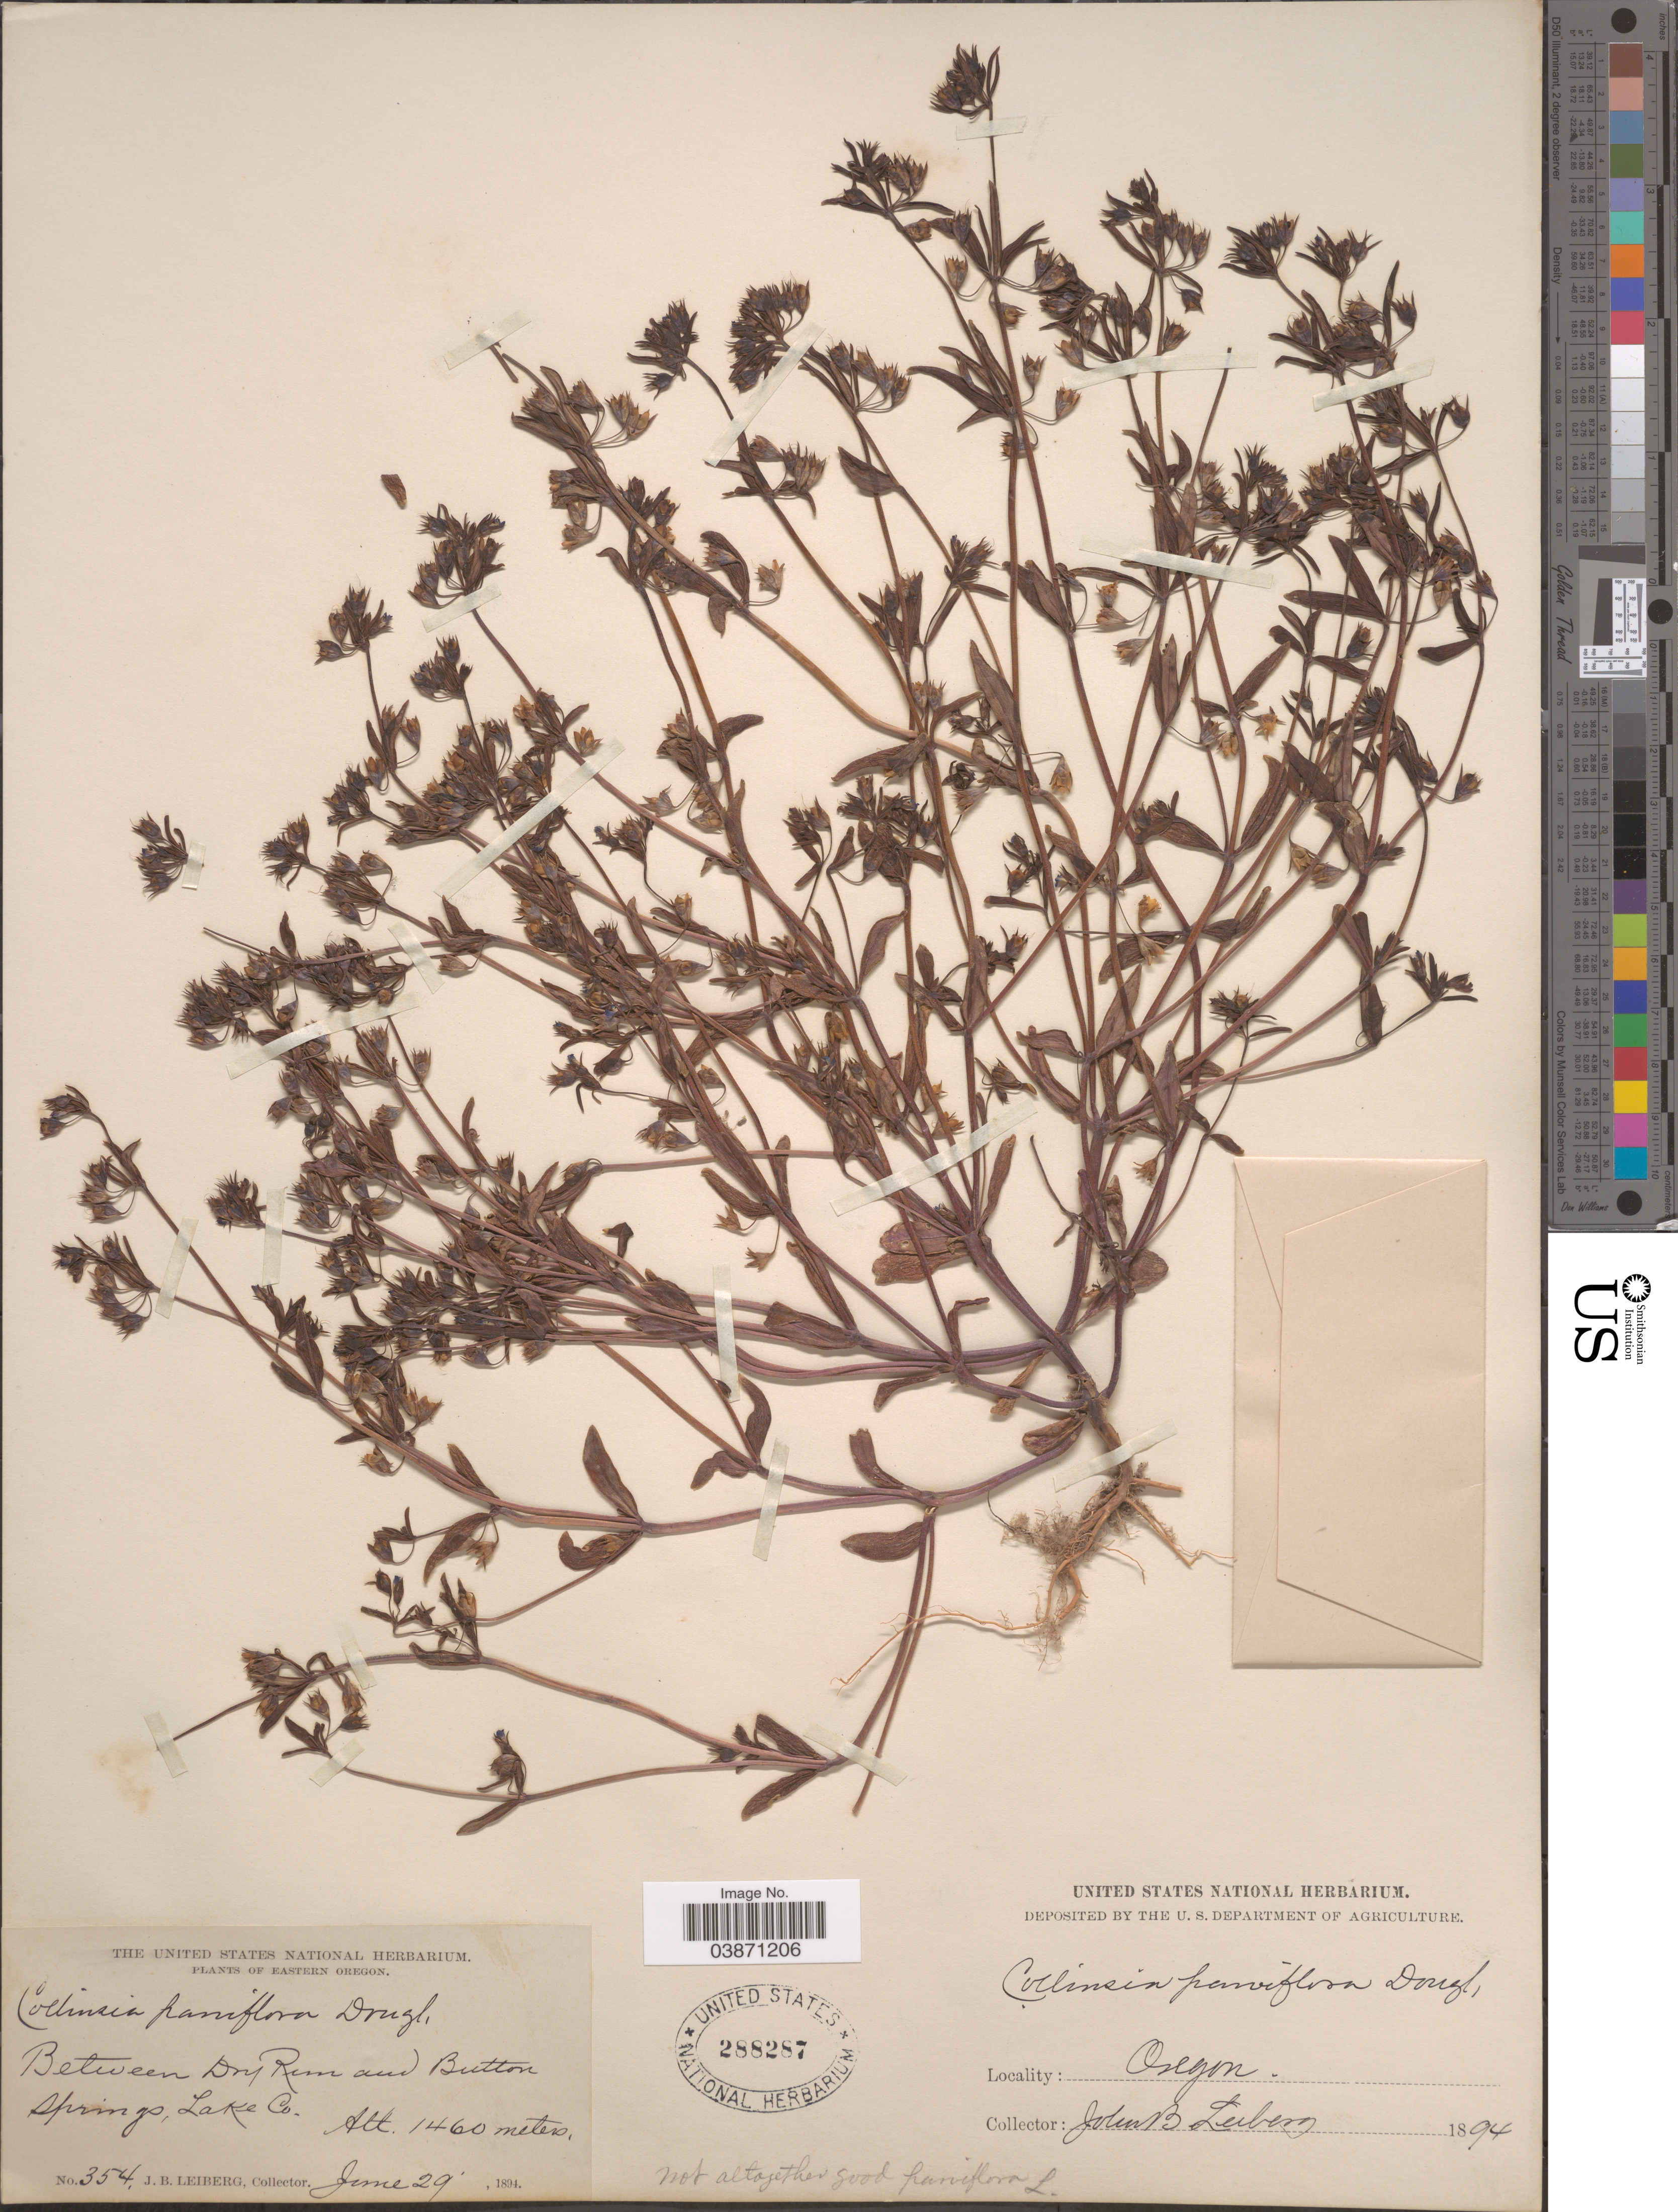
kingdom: Plantae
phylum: Tracheophyta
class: Magnoliopsida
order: Lamiales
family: Plantaginaceae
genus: Collinsia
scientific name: Collinsia parviflora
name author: Douglas ex Lindl.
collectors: J. B. Leiberg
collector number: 354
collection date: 1894-06-29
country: United States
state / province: Oregon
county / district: Lake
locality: Eastern Oregon. Between Dry Run and Button Springs, Lake Co.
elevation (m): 1460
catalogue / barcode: US 288287